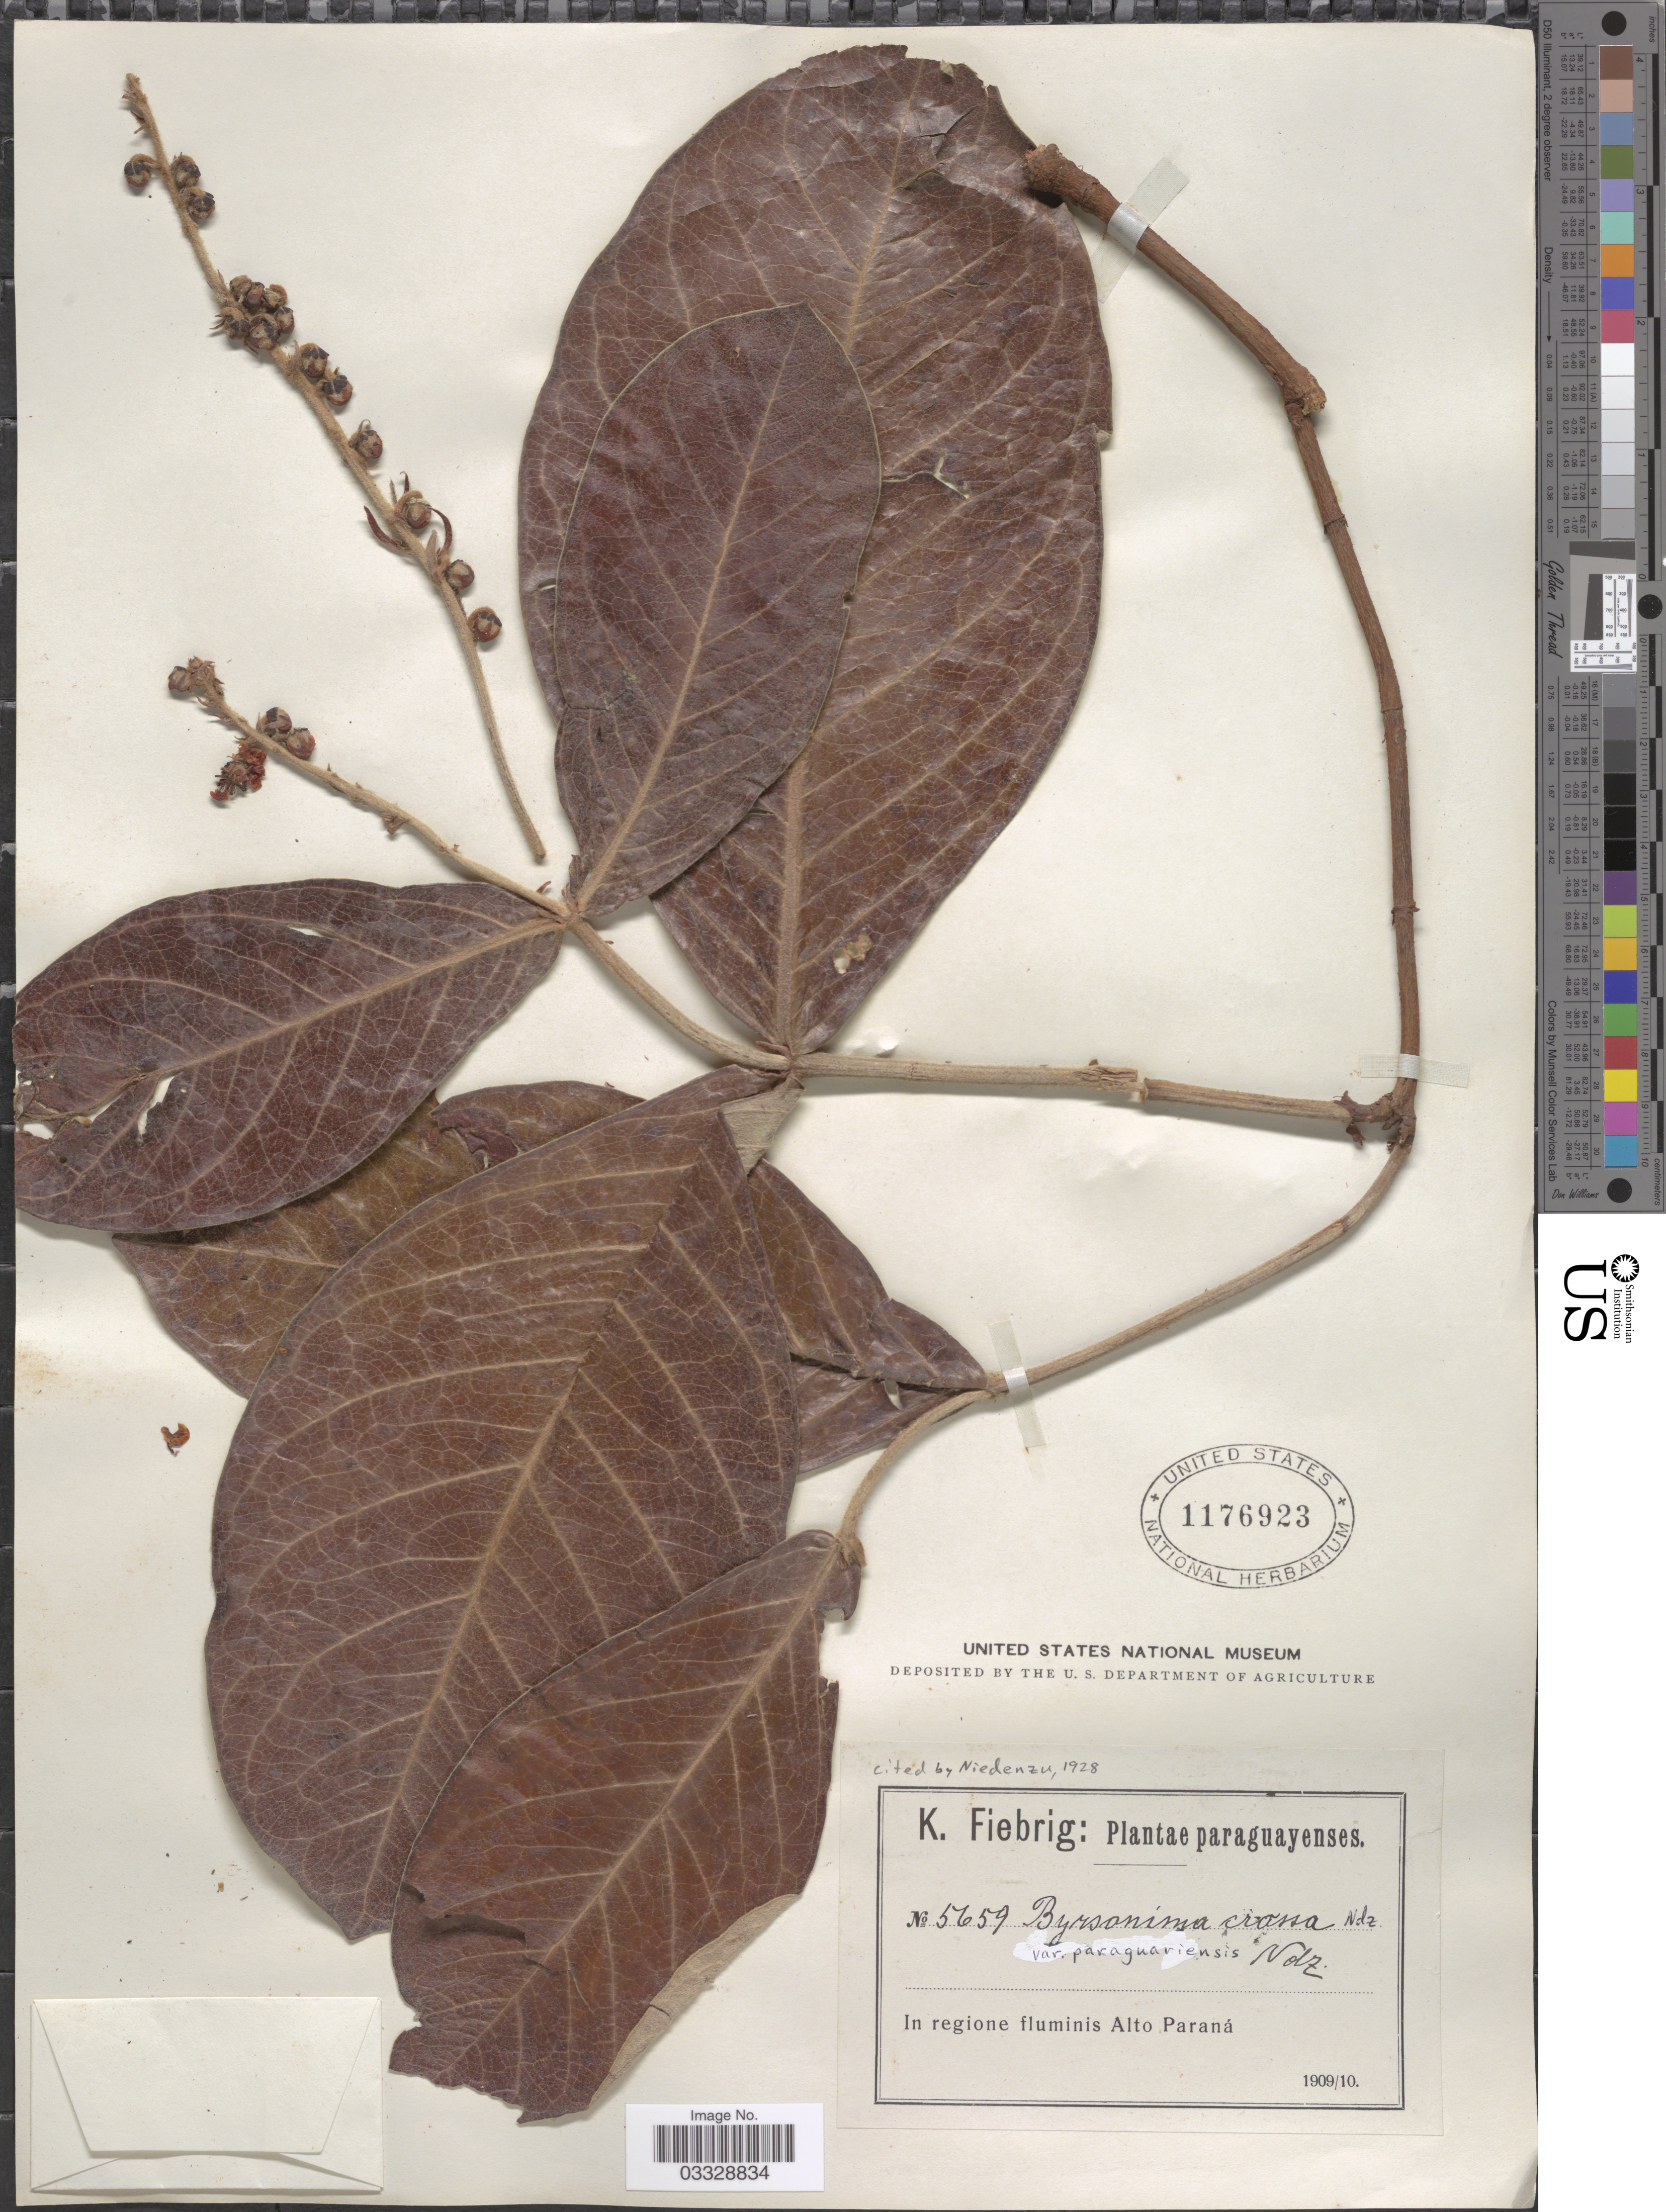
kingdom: Plantae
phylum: Tracheophyta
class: Magnoliopsida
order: Malpighiales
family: Malpighiaceae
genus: Byrsonima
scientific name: Byrsonima crassa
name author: Nied.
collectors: K. Fiebrig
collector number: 5659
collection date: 1909/1910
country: Paraguay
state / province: Alto Parana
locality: In regione fluminis Alto Paraná.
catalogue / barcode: US 1176923